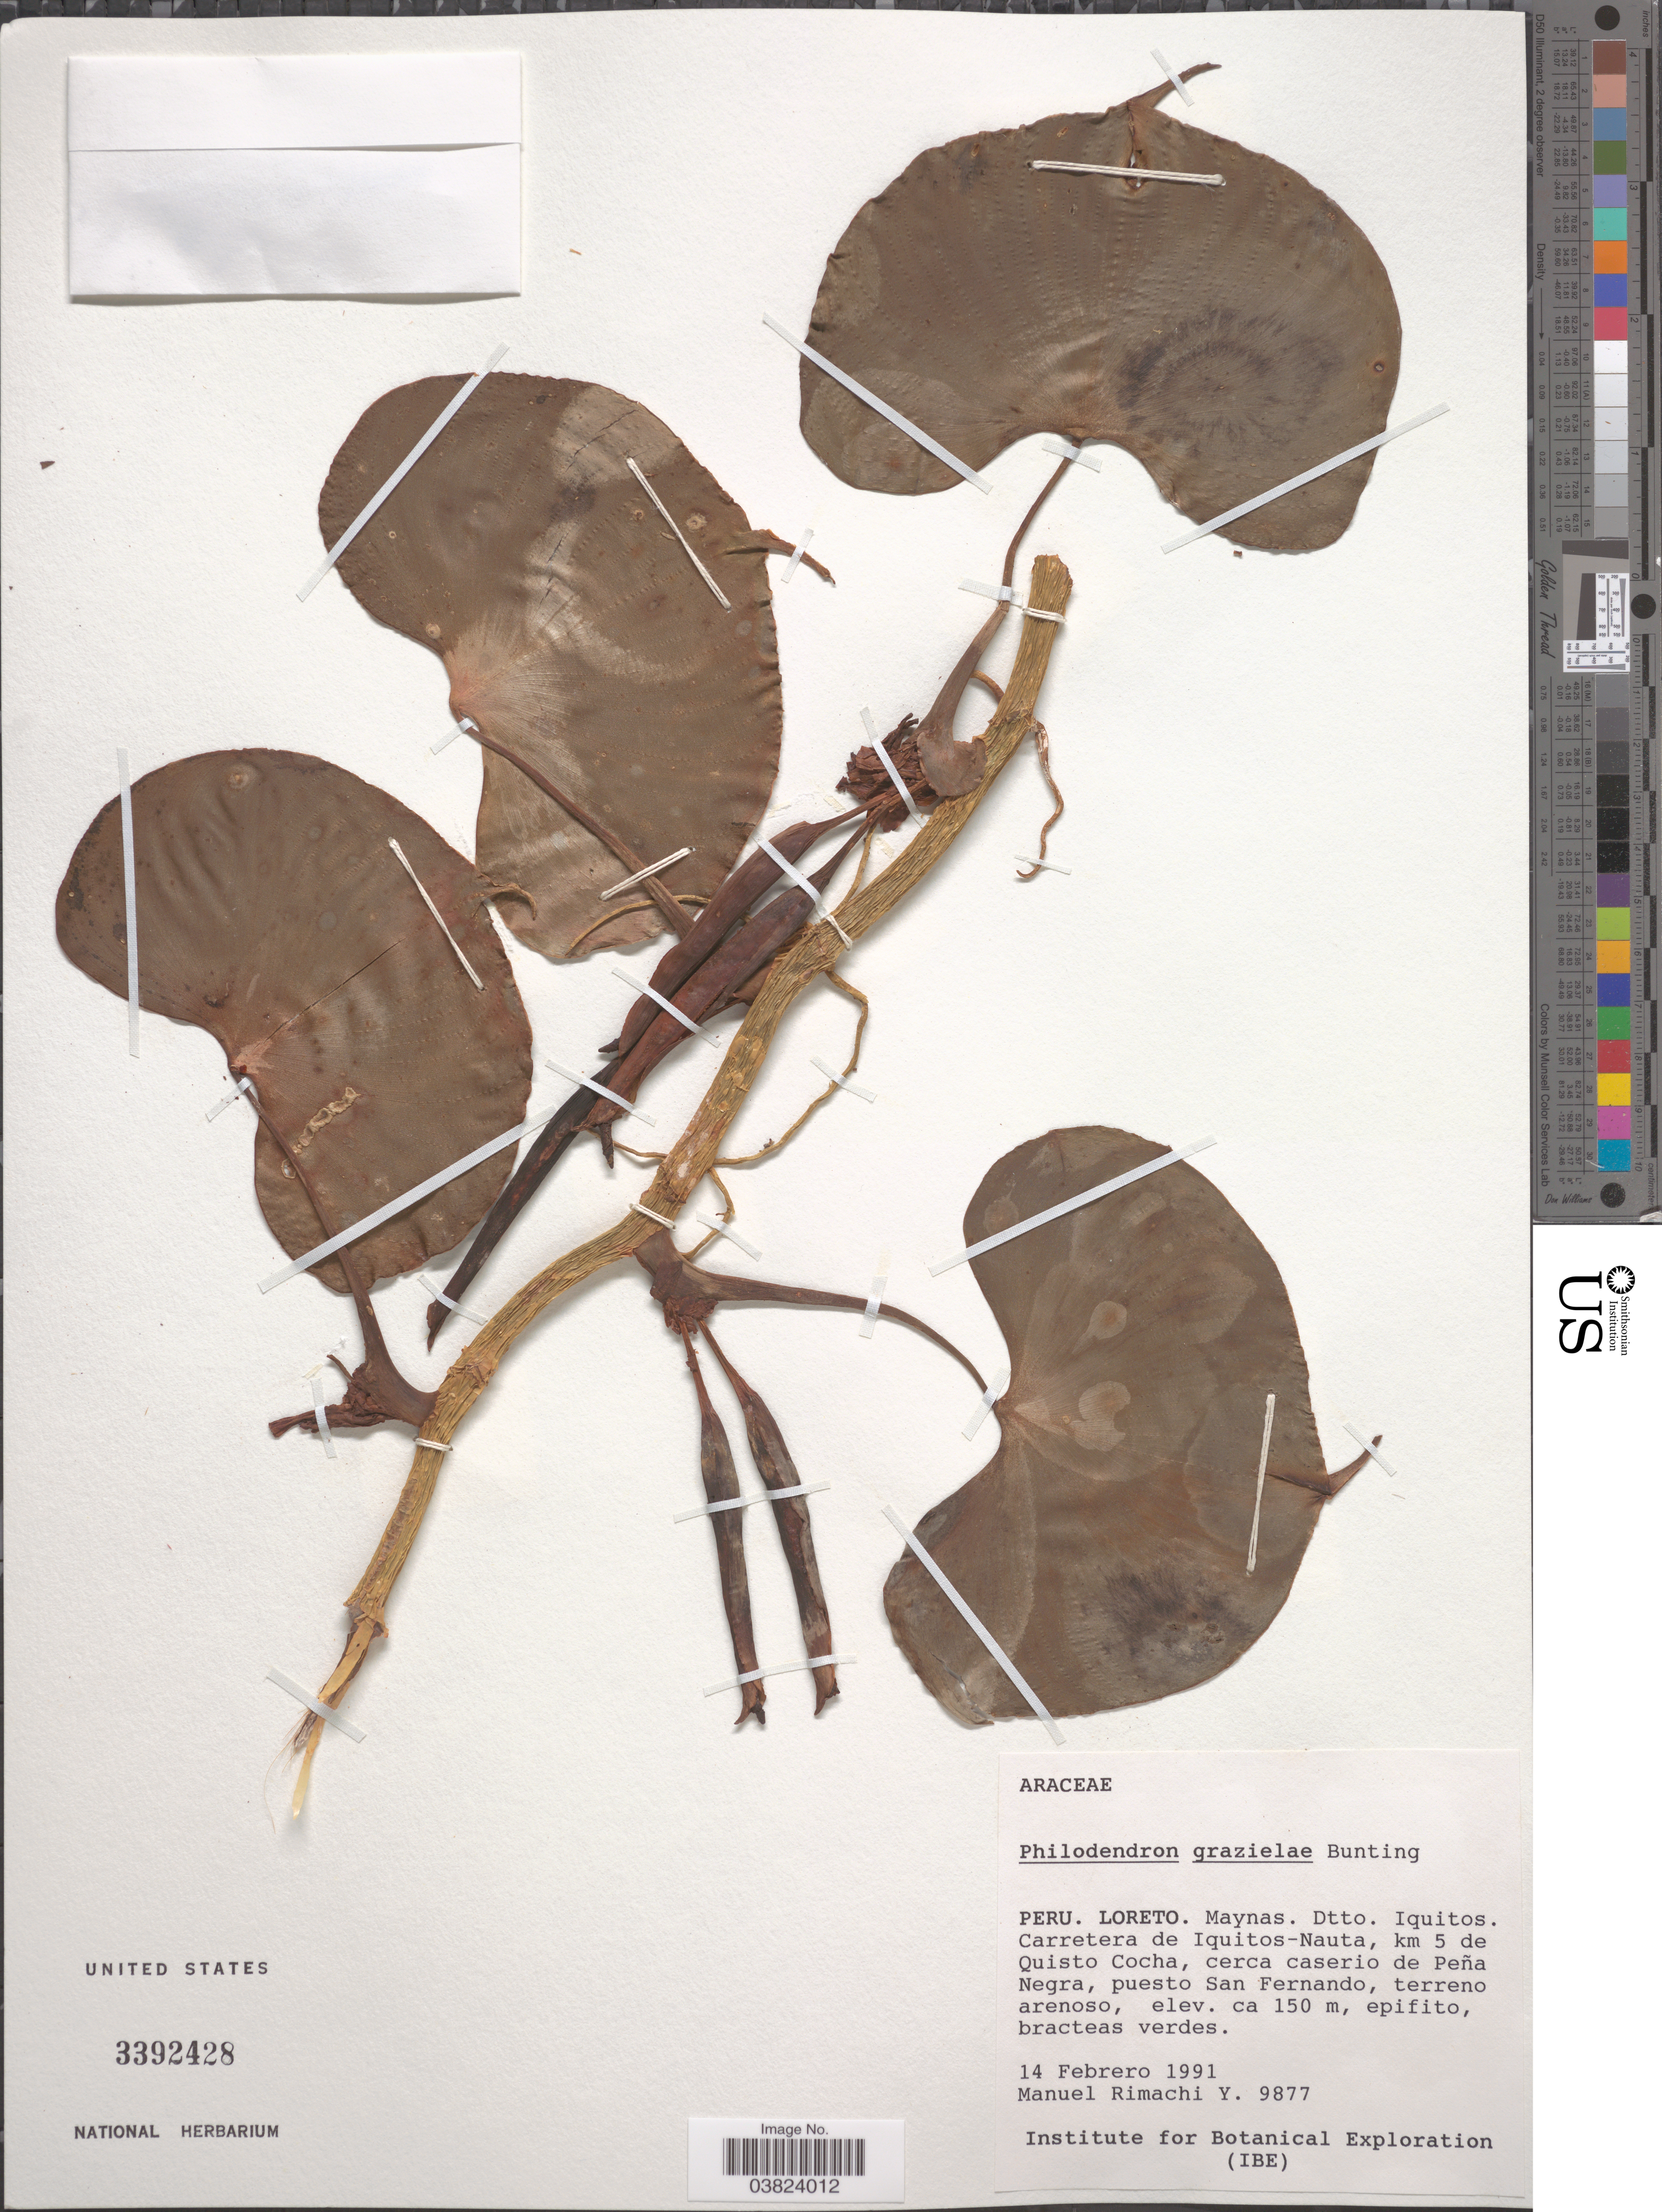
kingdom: Plantae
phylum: Tracheophyta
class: Liliopsida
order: Alismatales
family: Araceae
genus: Philodendron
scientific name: Philodendron grazielae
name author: G.S. Bunting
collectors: M. Rimachi Y.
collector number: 9877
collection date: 1991-02-14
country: Peru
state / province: Loreto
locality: Maynas. Dtto. Iquitos. Carretera de Iquitos-Nauta, km 5 de Quisto Cocha, cerca caserio de Peña Negra, puesto San Fernando.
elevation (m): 150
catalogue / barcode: US 3392428